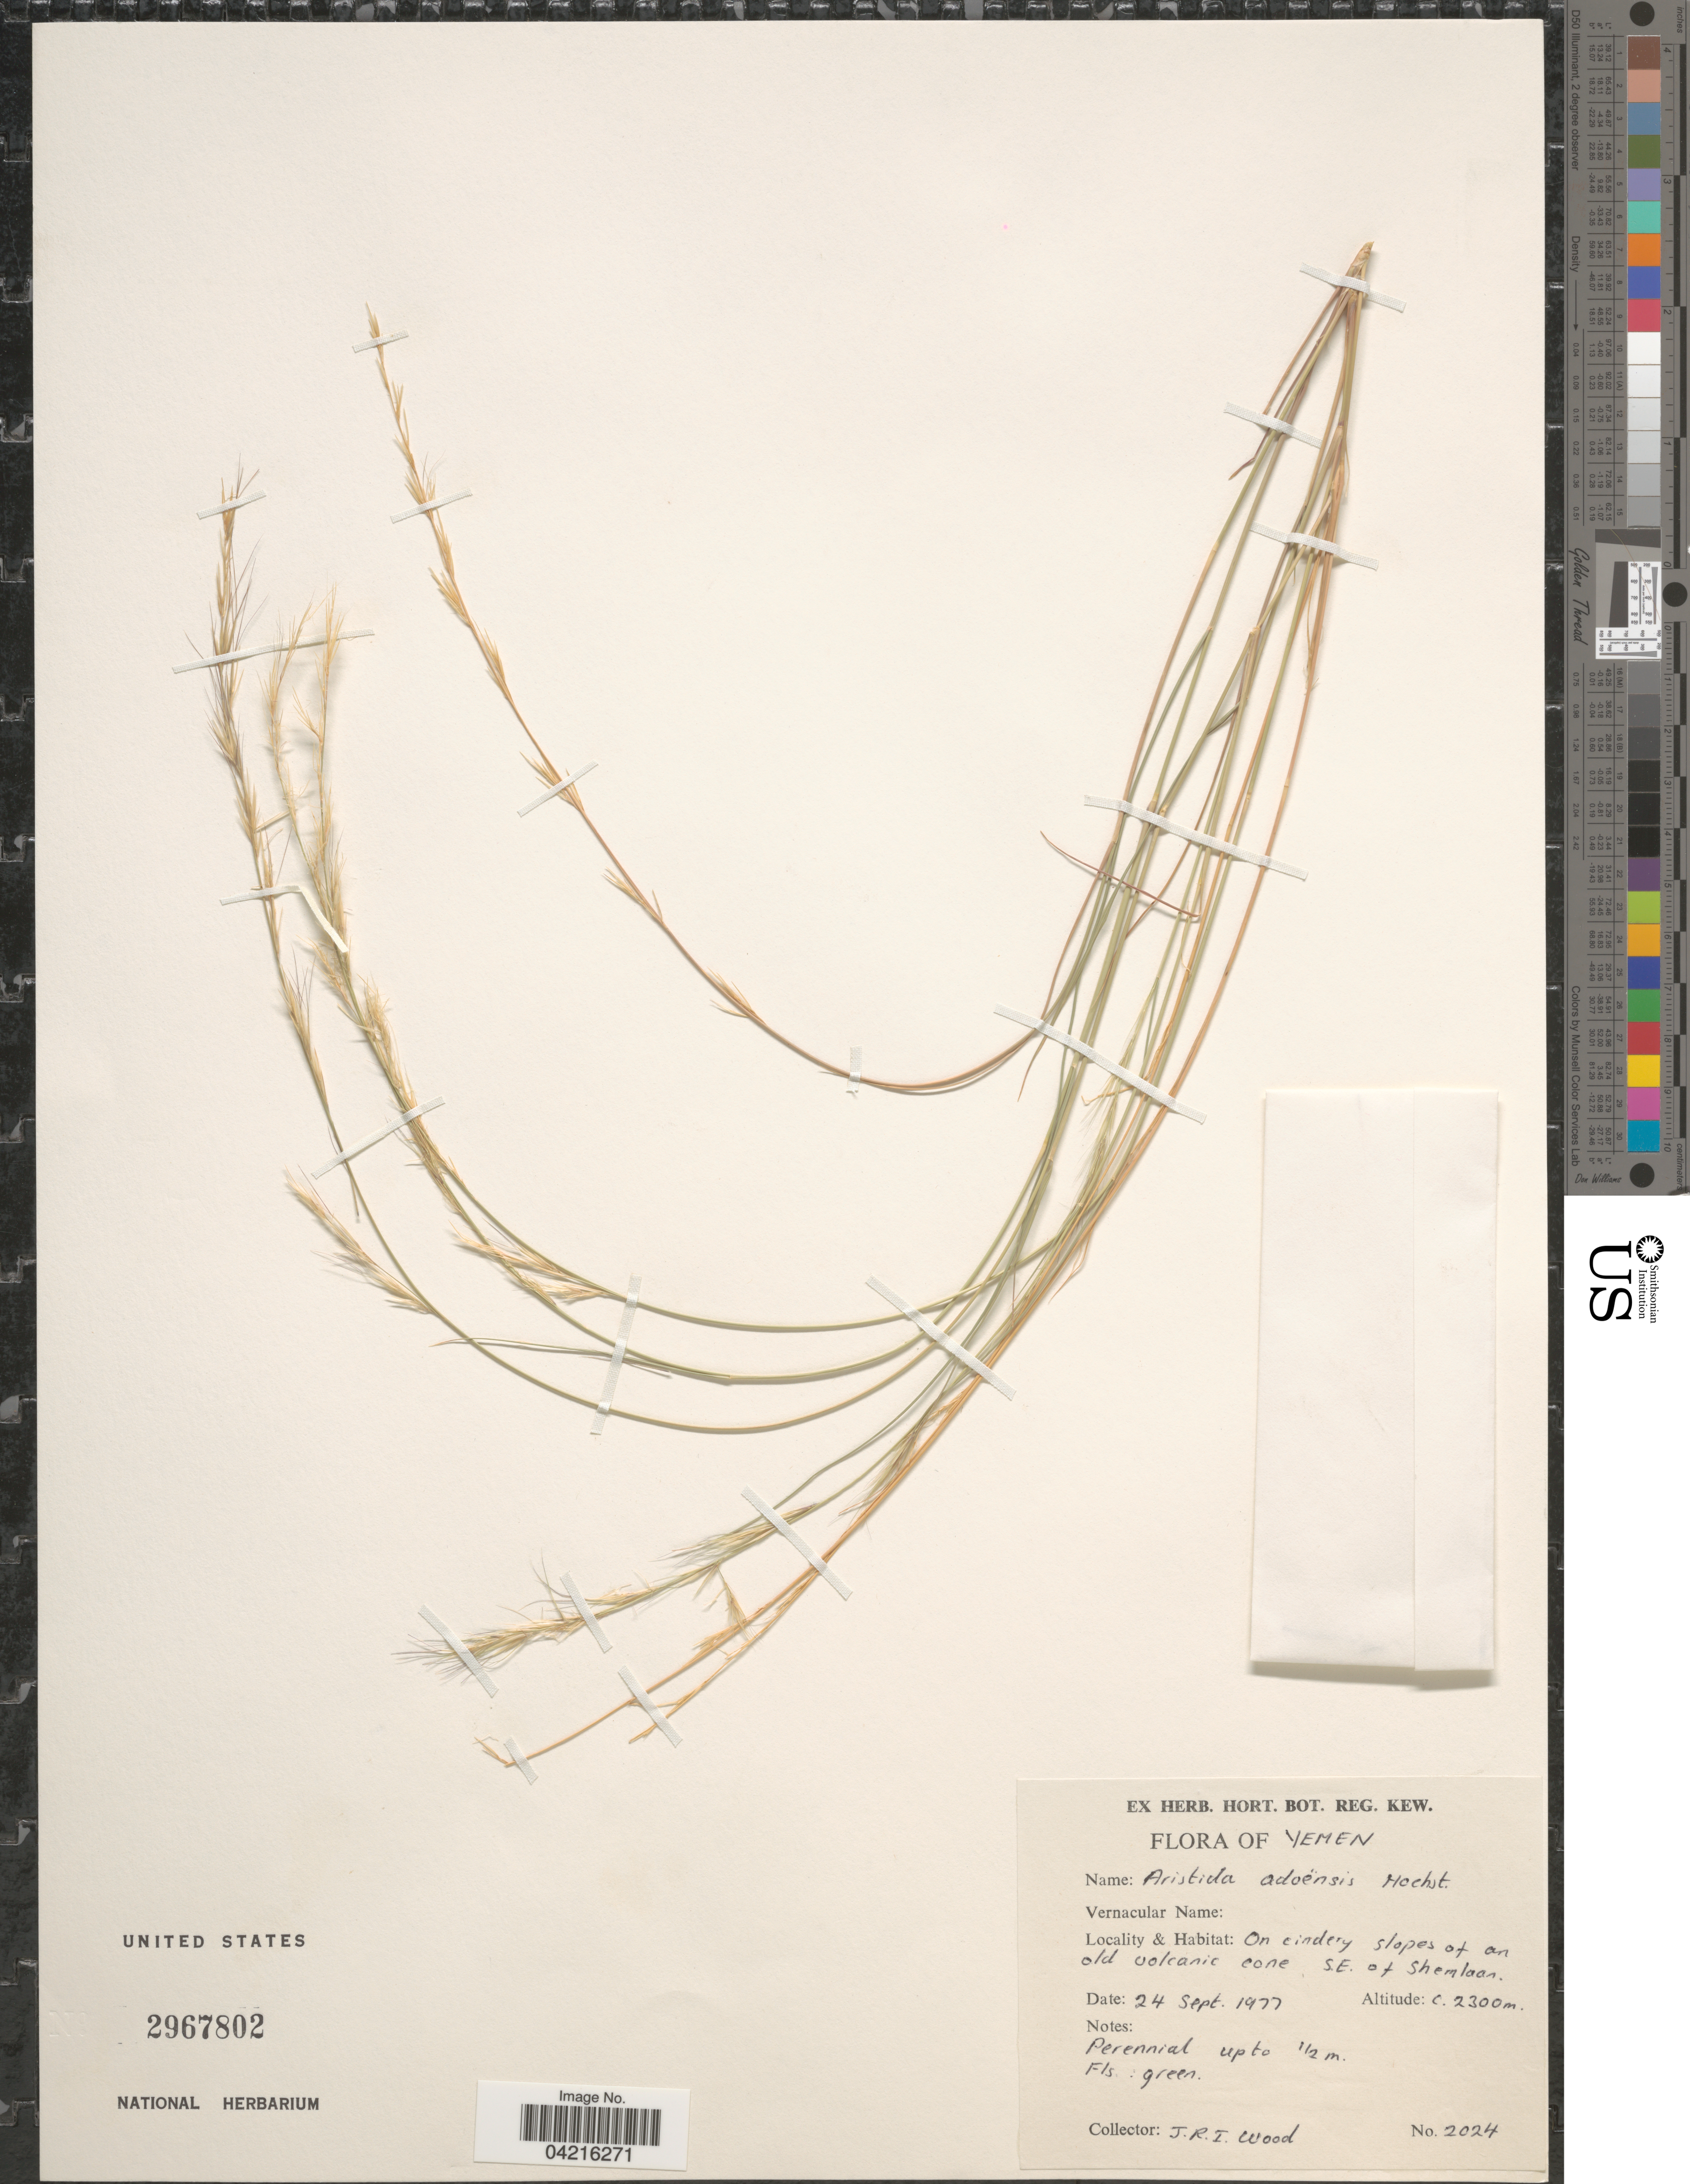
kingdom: Plantae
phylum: Tracheophyta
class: Liliopsida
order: Poales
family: Poaceae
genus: Aristida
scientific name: Aristida adoensis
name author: Hochst. ex A. Rich.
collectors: J. R. I. Wood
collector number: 2024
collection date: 1977-09-24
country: Yemen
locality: On cindery slopes of an old volcanic cone S.E. of Shemlaan.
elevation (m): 2300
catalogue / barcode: US 2967802